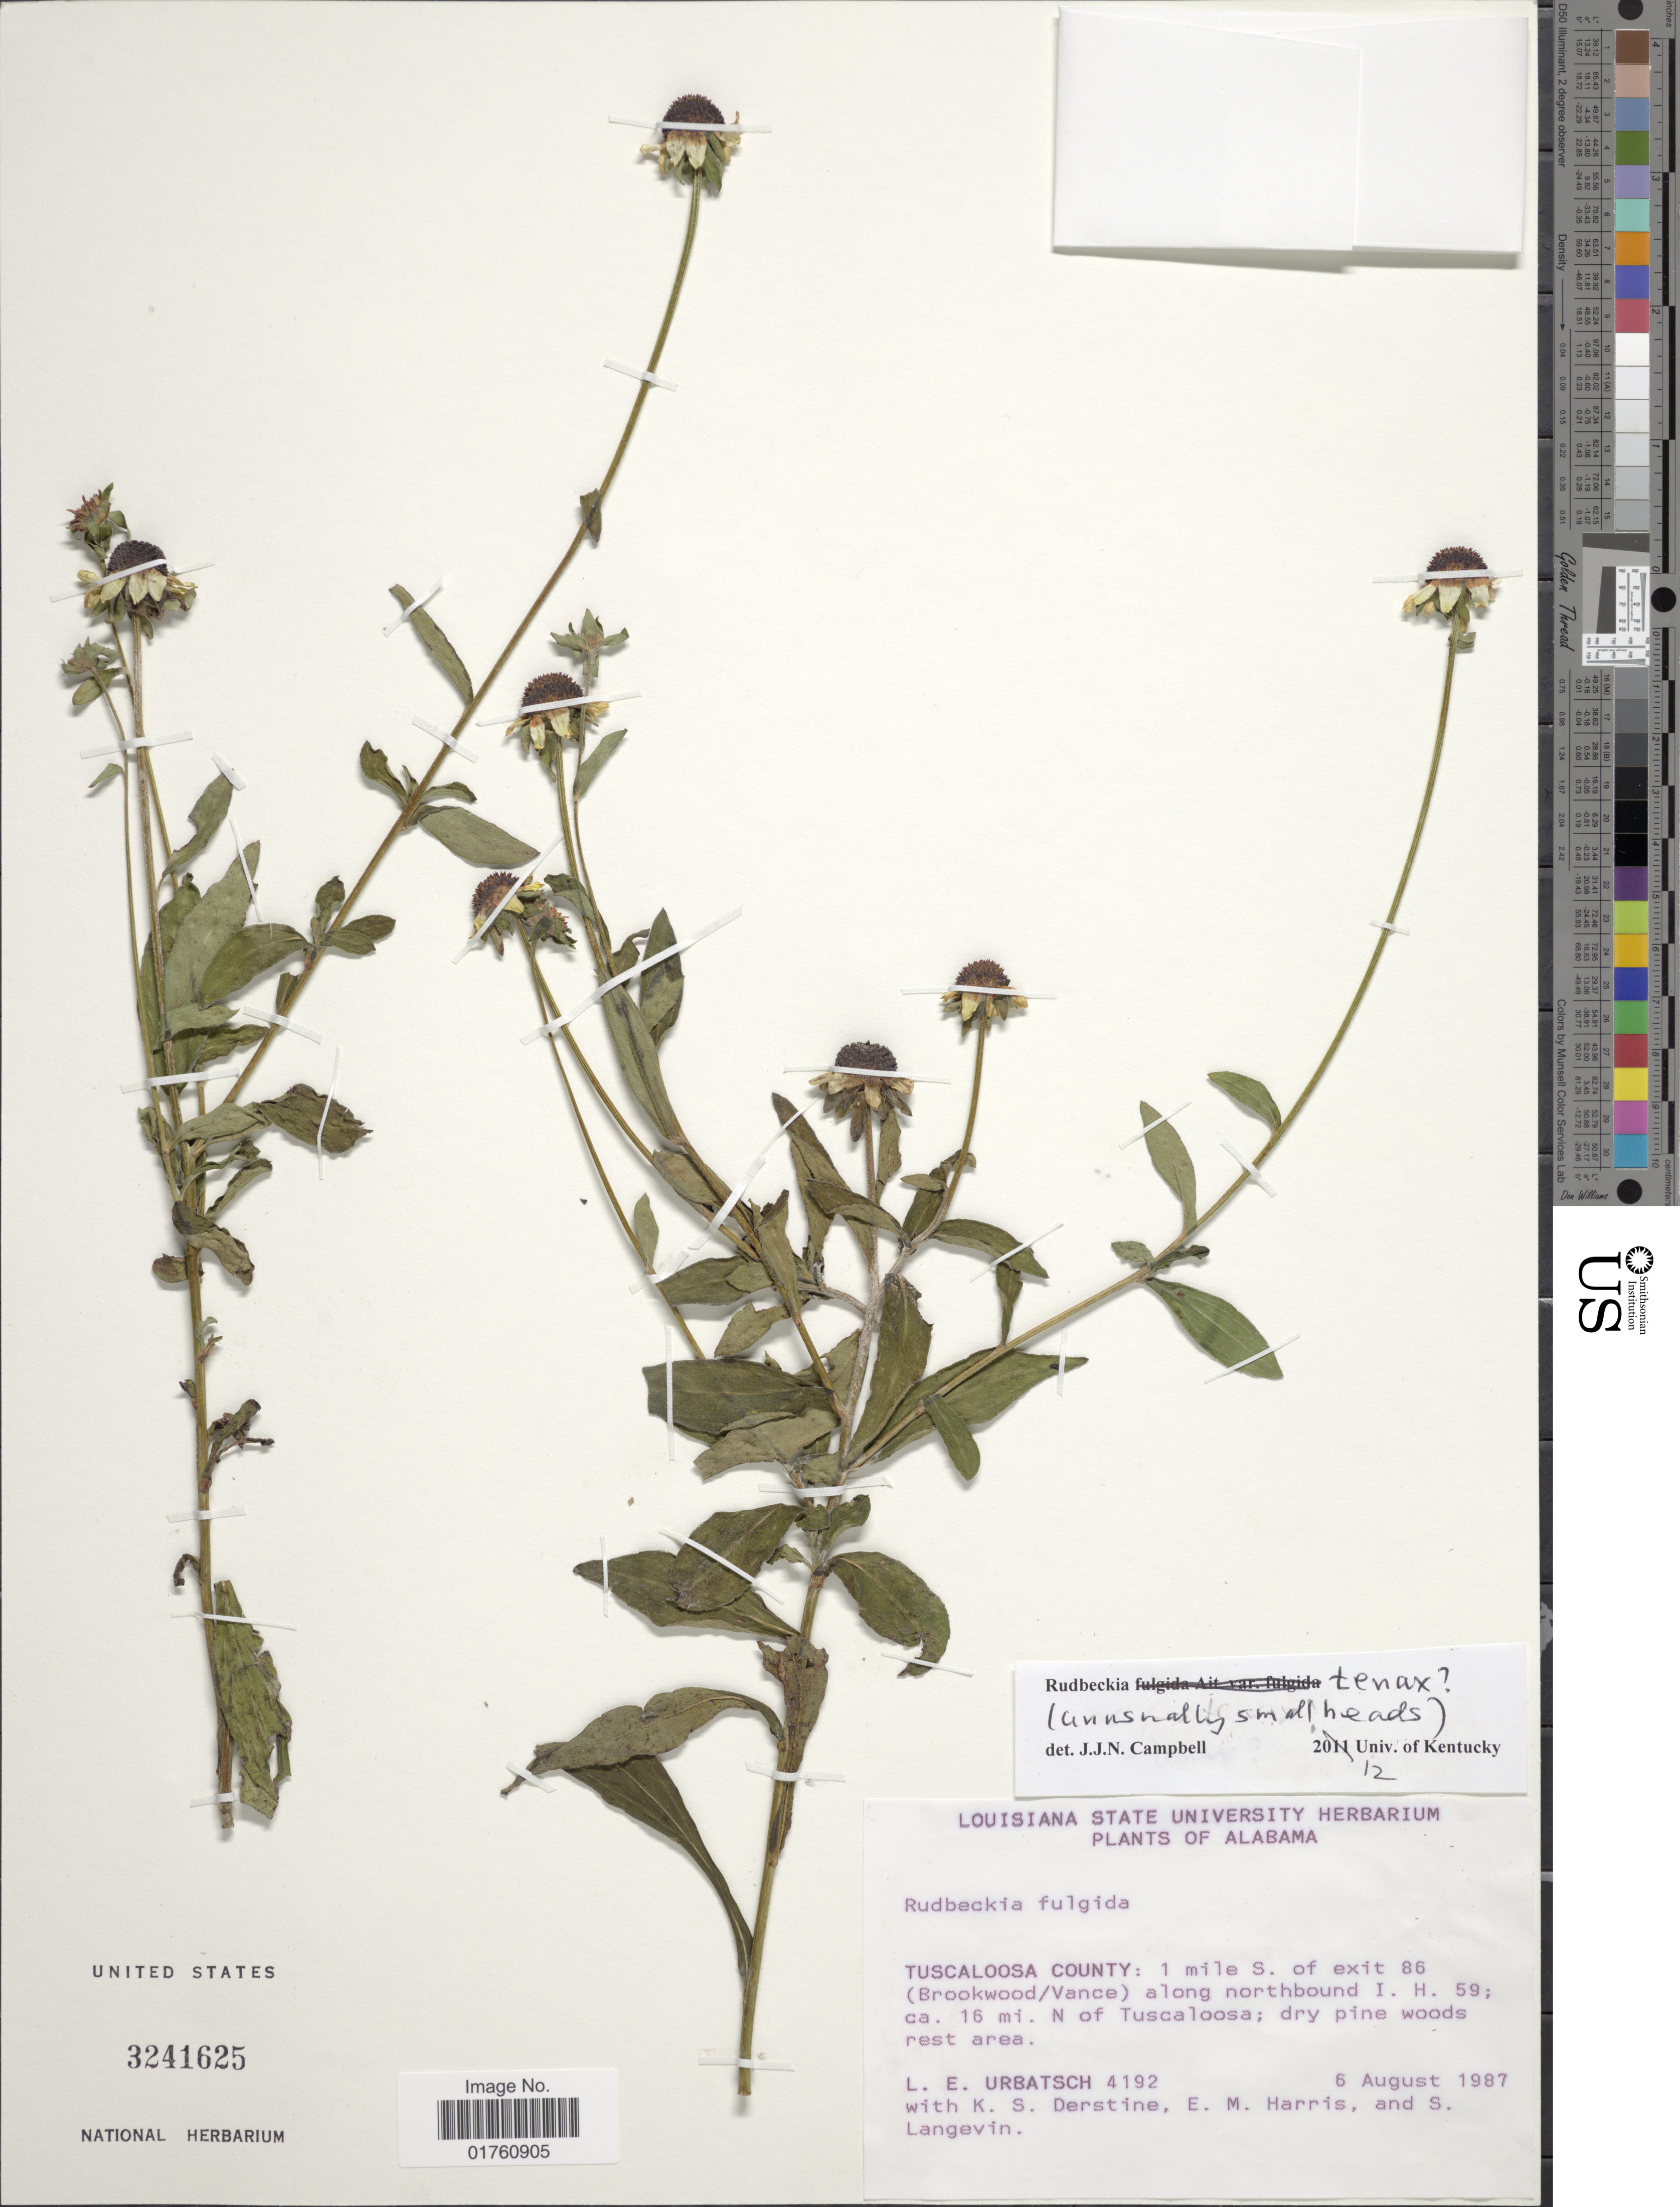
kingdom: Plantae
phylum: Tracheophyta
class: Magnoliopsida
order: Asterales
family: Asteraceae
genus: Rudbeckia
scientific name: Rudbeckia tenax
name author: C.L. Boynton & Beadle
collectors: L. E. Urbatsch, K. Derstine, E. M. Harris & S. Langevin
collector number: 4192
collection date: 1987-08-06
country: United States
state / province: Alabama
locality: Tuscaloosa County: 1 mile S. of exit 86 (brookwood/Vance) along northbound I H. 59; ca 16 mi N of Tuscaloosa; dry pine woods rest area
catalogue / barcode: US 3241625